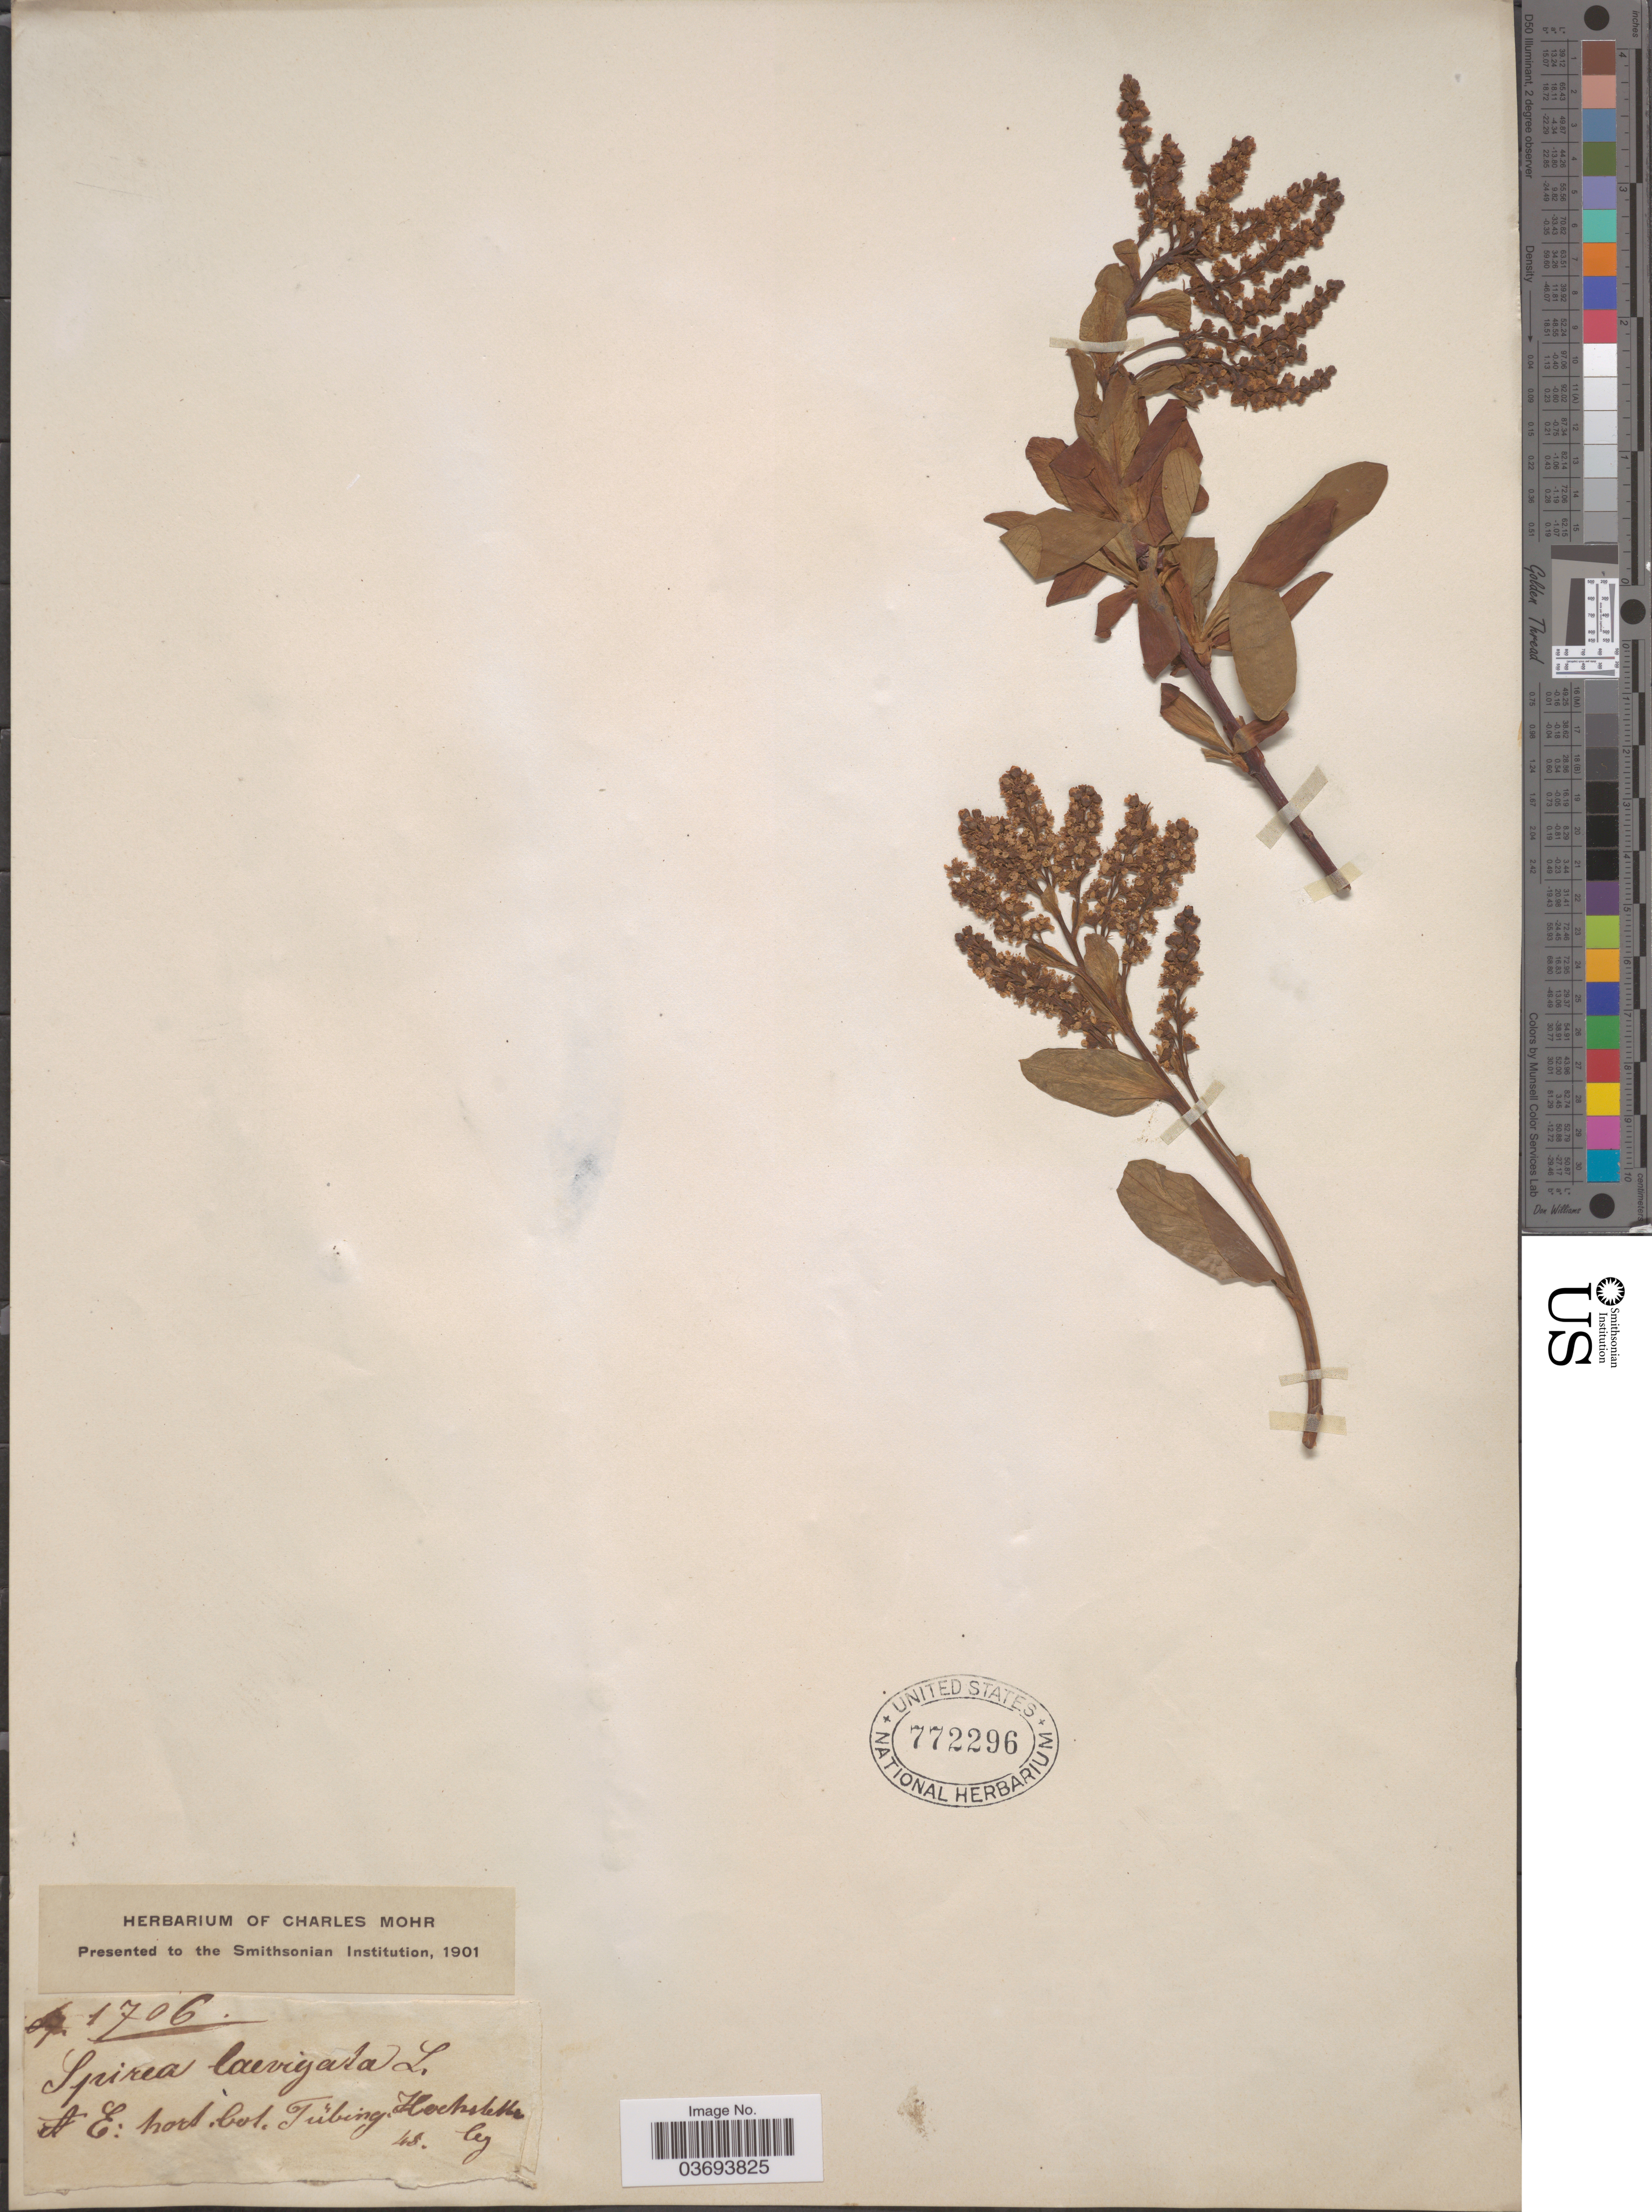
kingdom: Plantae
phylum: Tracheophyta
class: Magnoliopsida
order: Rosales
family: Rosaceae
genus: Sibiraea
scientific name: Sibiraea laevigata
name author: (L.) Maxim.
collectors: -. Hochstetter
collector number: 1706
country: Germany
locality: E: hort. bot. Tübing.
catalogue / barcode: US 772296